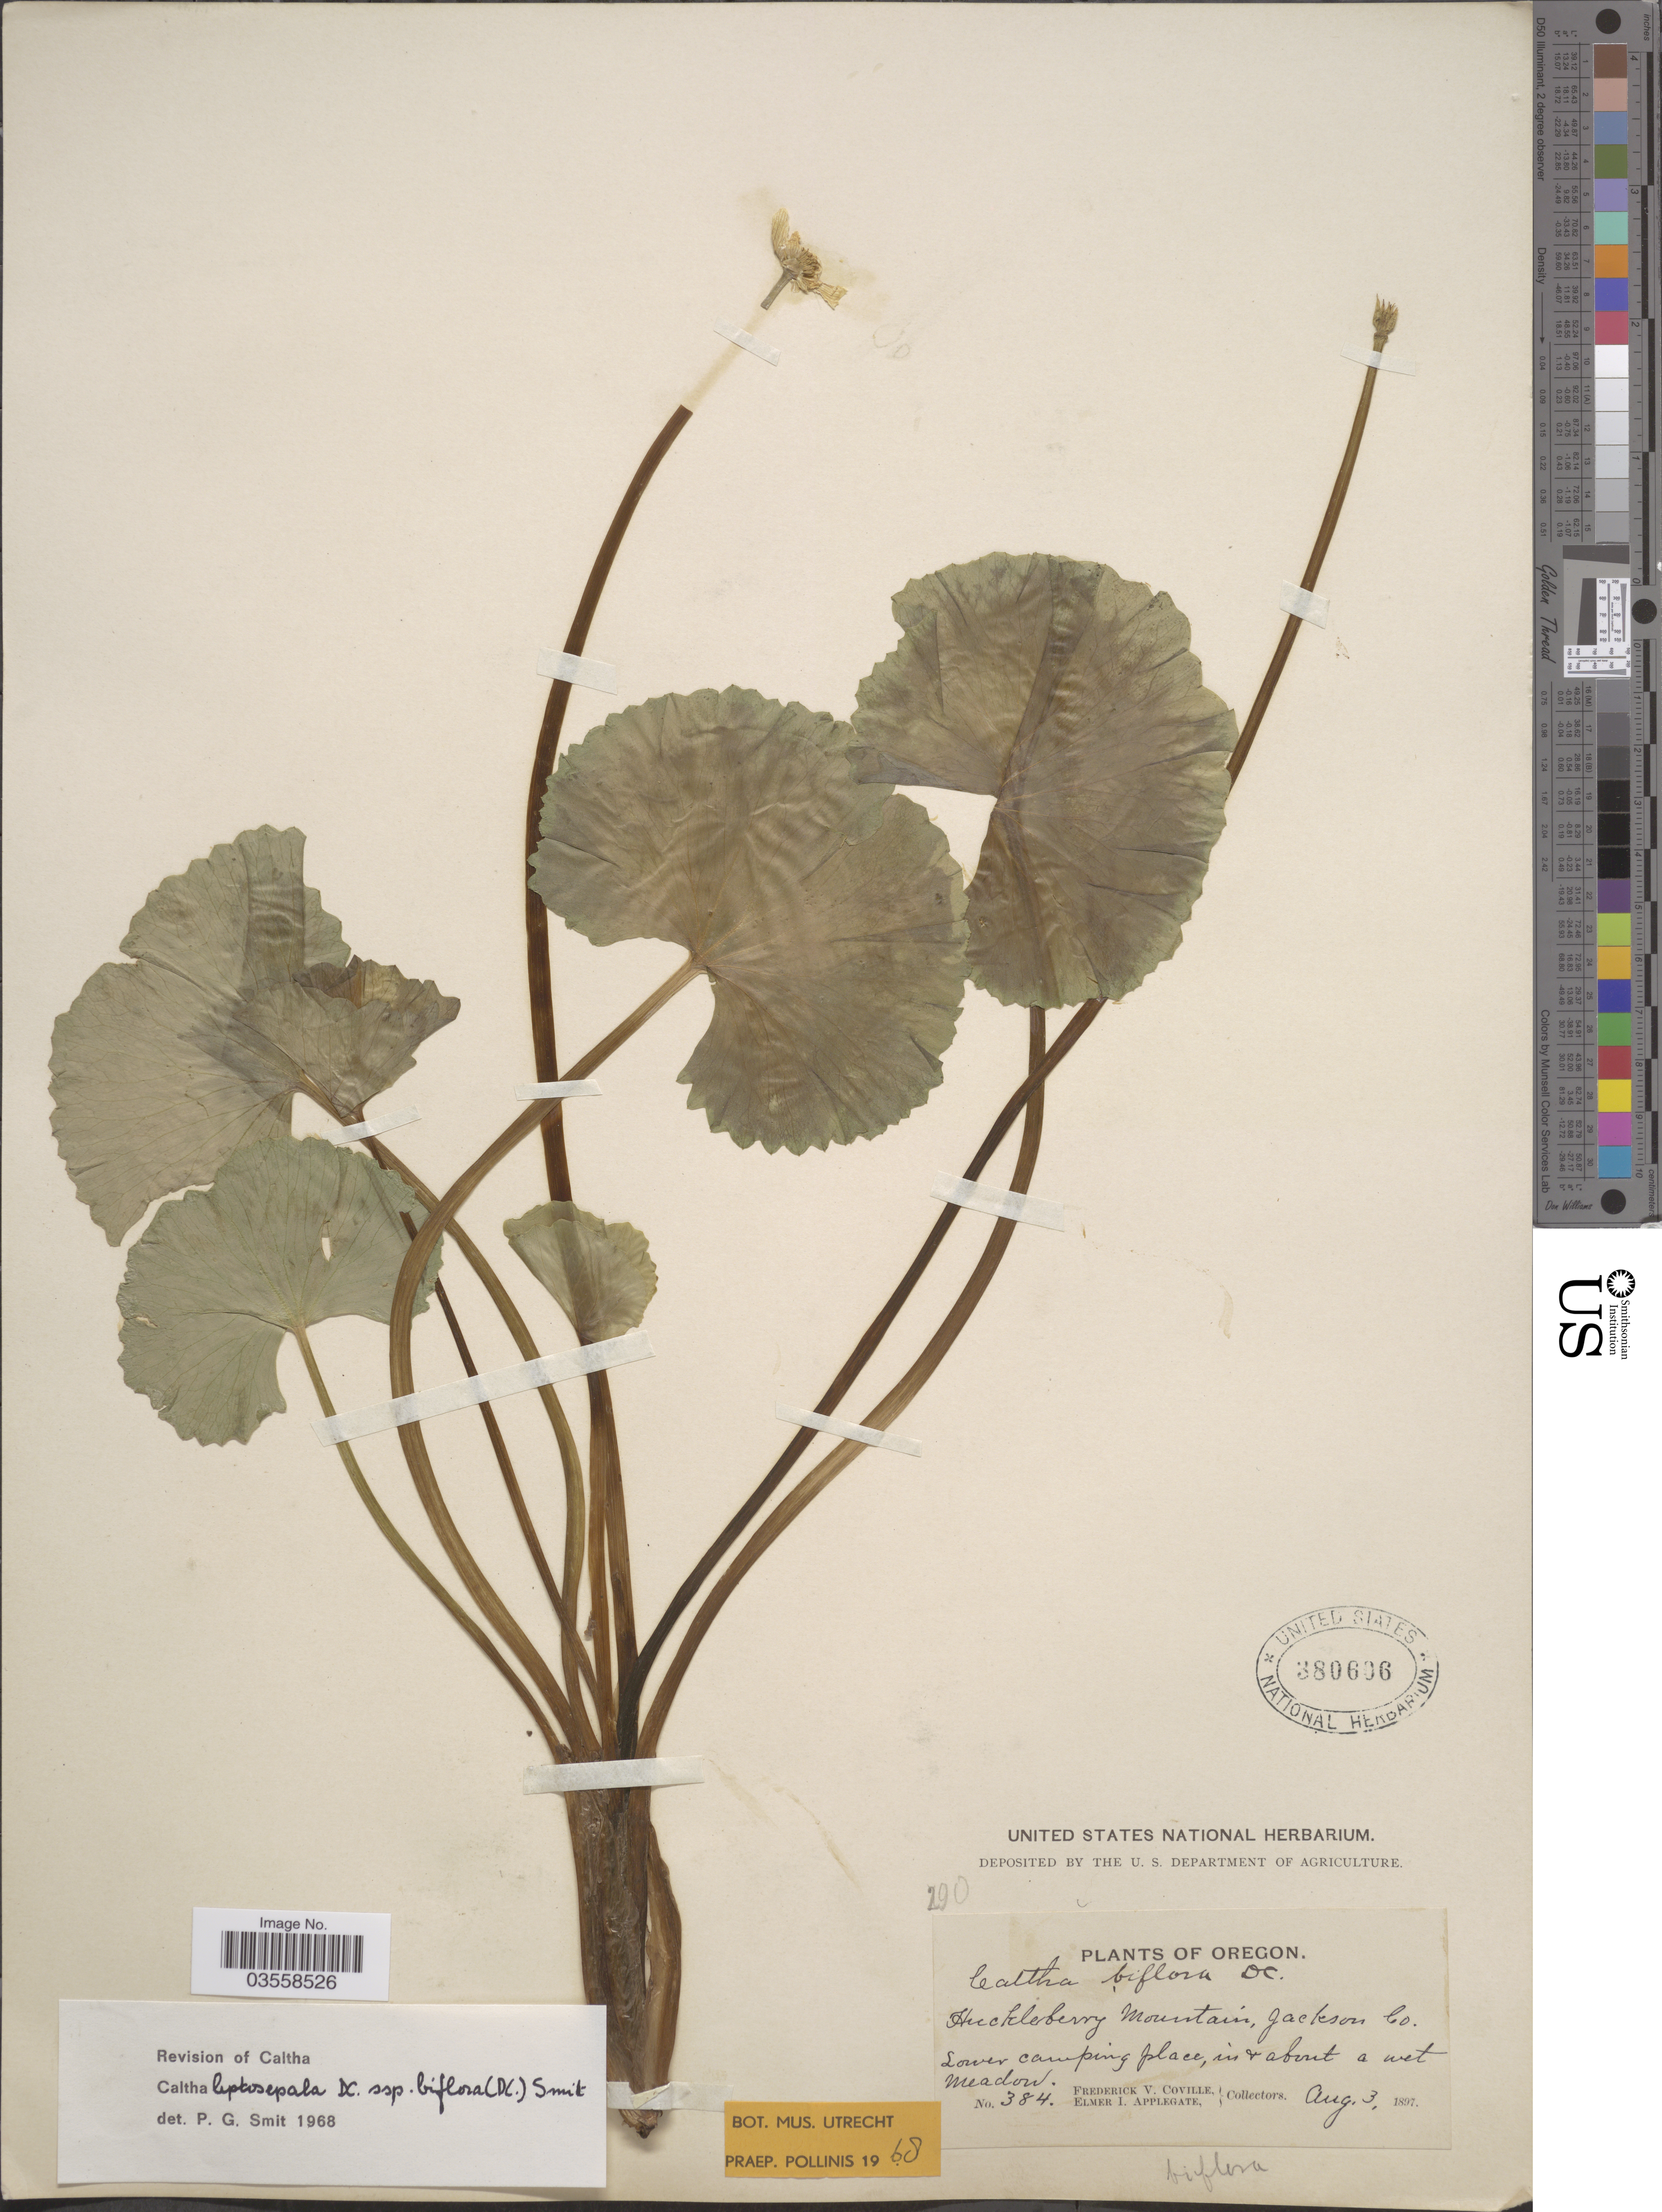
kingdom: Plantae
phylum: Tracheophyta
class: Magnoliopsida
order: Ranunculales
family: Ranunculaceae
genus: Caltha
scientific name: Caltha leptosepala subsp. biflora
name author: DC.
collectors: F. V. Coville & E. I. Applegate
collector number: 384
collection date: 1897-08-03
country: United States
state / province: Oregon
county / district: Jackson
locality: Huckleberry Mountain, Jackson Co. Lower camping place.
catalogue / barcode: US 380606